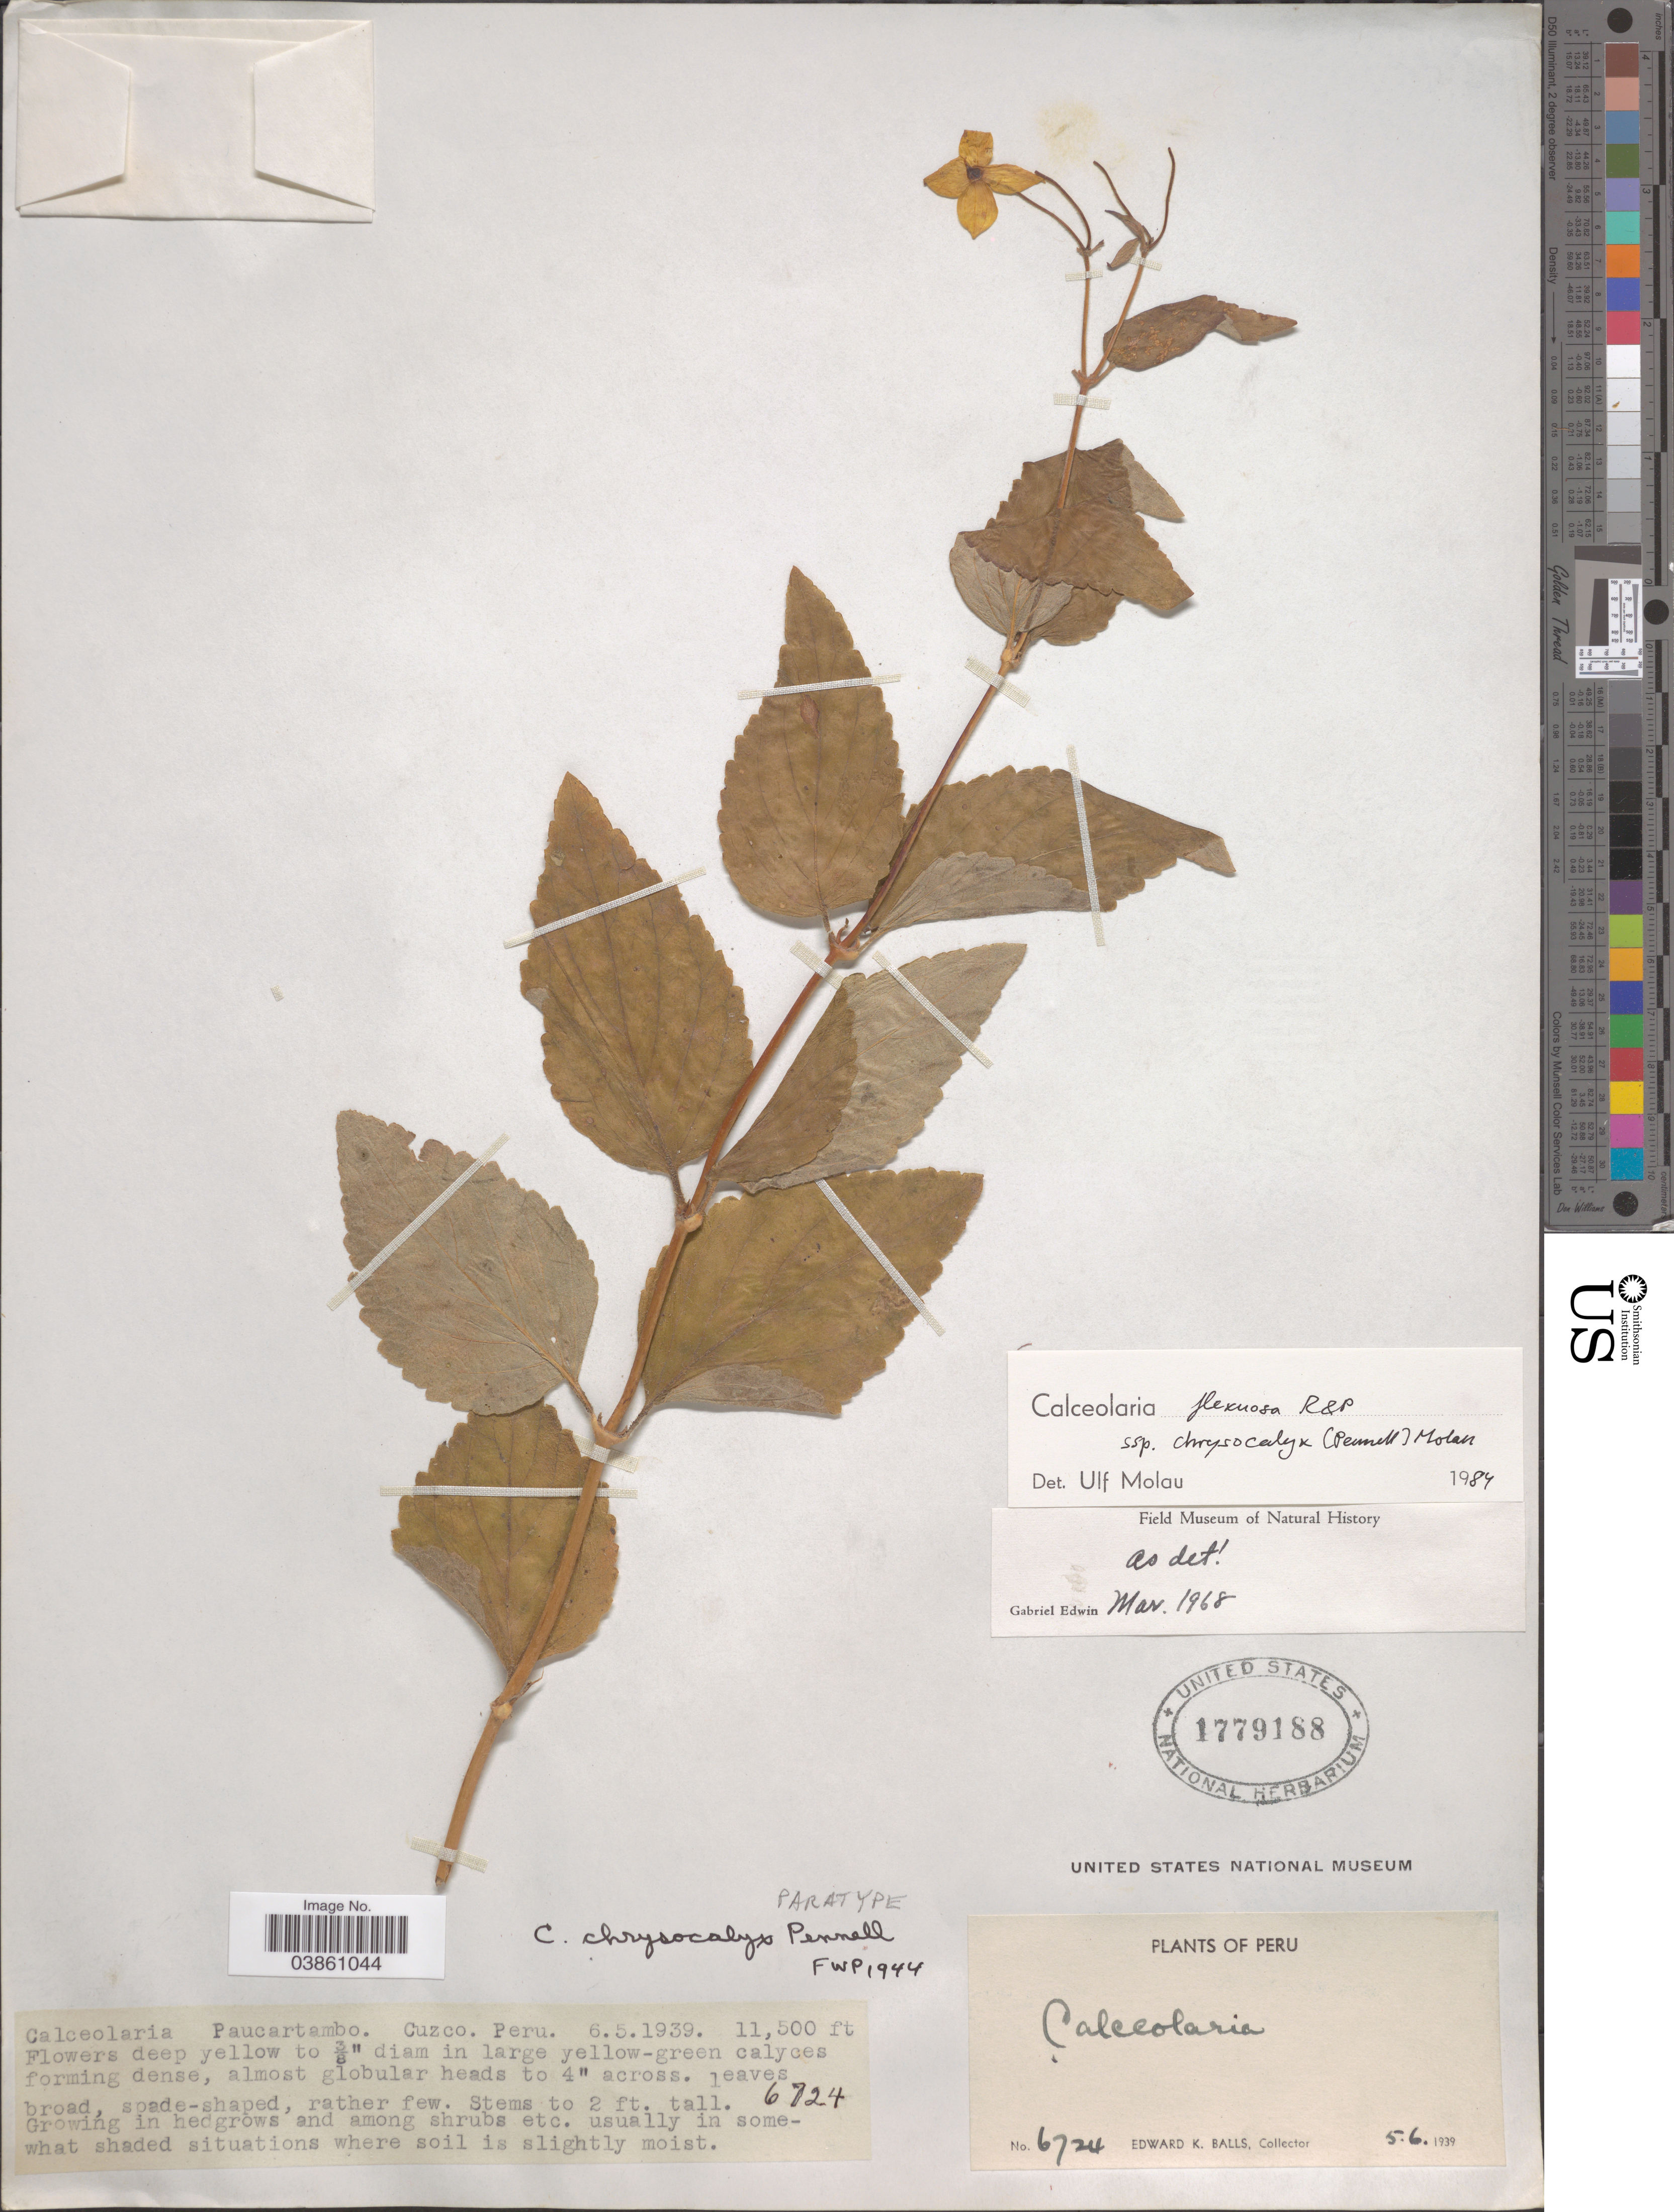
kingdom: Plantae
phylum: Tracheophyta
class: Magnoliopsida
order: Lamiales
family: Calceolariaceae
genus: Calceolaria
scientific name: Calceolaria flexuosa subsp. chrysocalyx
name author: (Pennell) Molau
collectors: E. K. Balls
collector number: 6724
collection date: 1939-06-05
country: Peru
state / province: Cusco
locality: Paucartambo. Cuzco.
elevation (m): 3505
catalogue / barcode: US 1779188